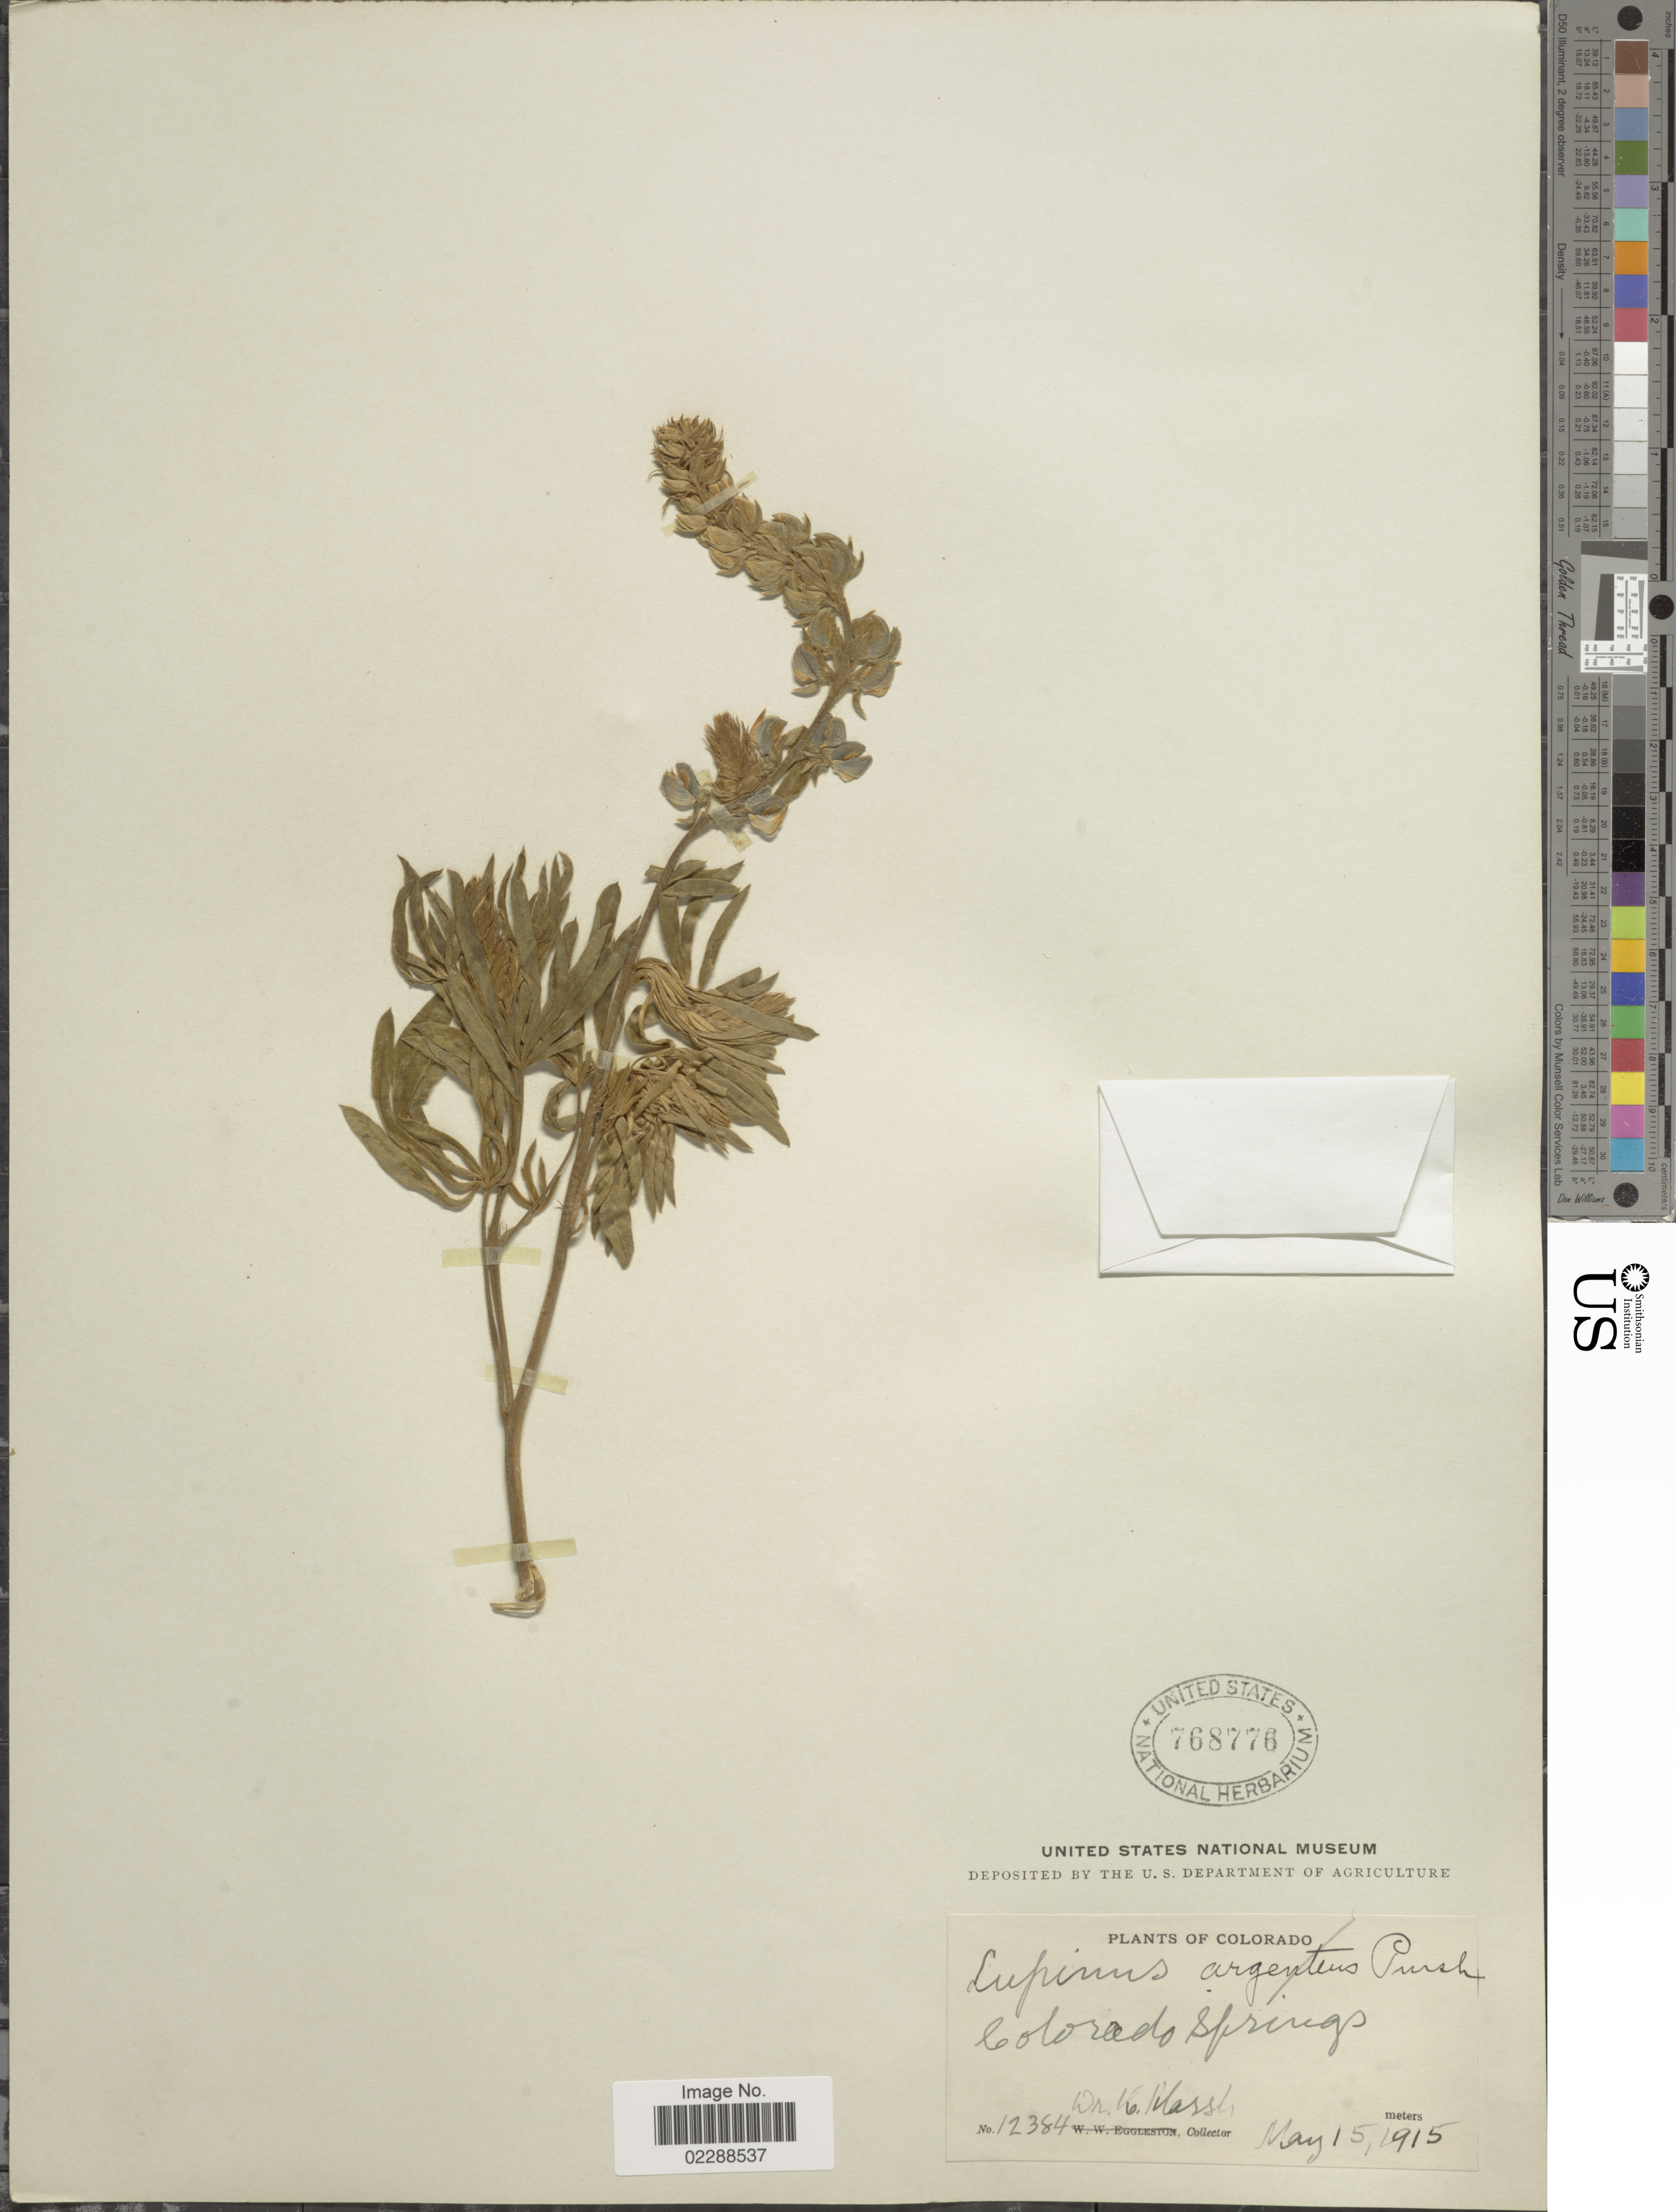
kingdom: Plantae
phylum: Tracheophyta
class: Magnoliopsida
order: Fabales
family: Fabaceae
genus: Lupinus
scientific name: Lupinus sp.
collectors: H. Marsh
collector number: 12384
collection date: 1915-05-15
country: United States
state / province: Colorado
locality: Colorado Springs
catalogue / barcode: US 768776